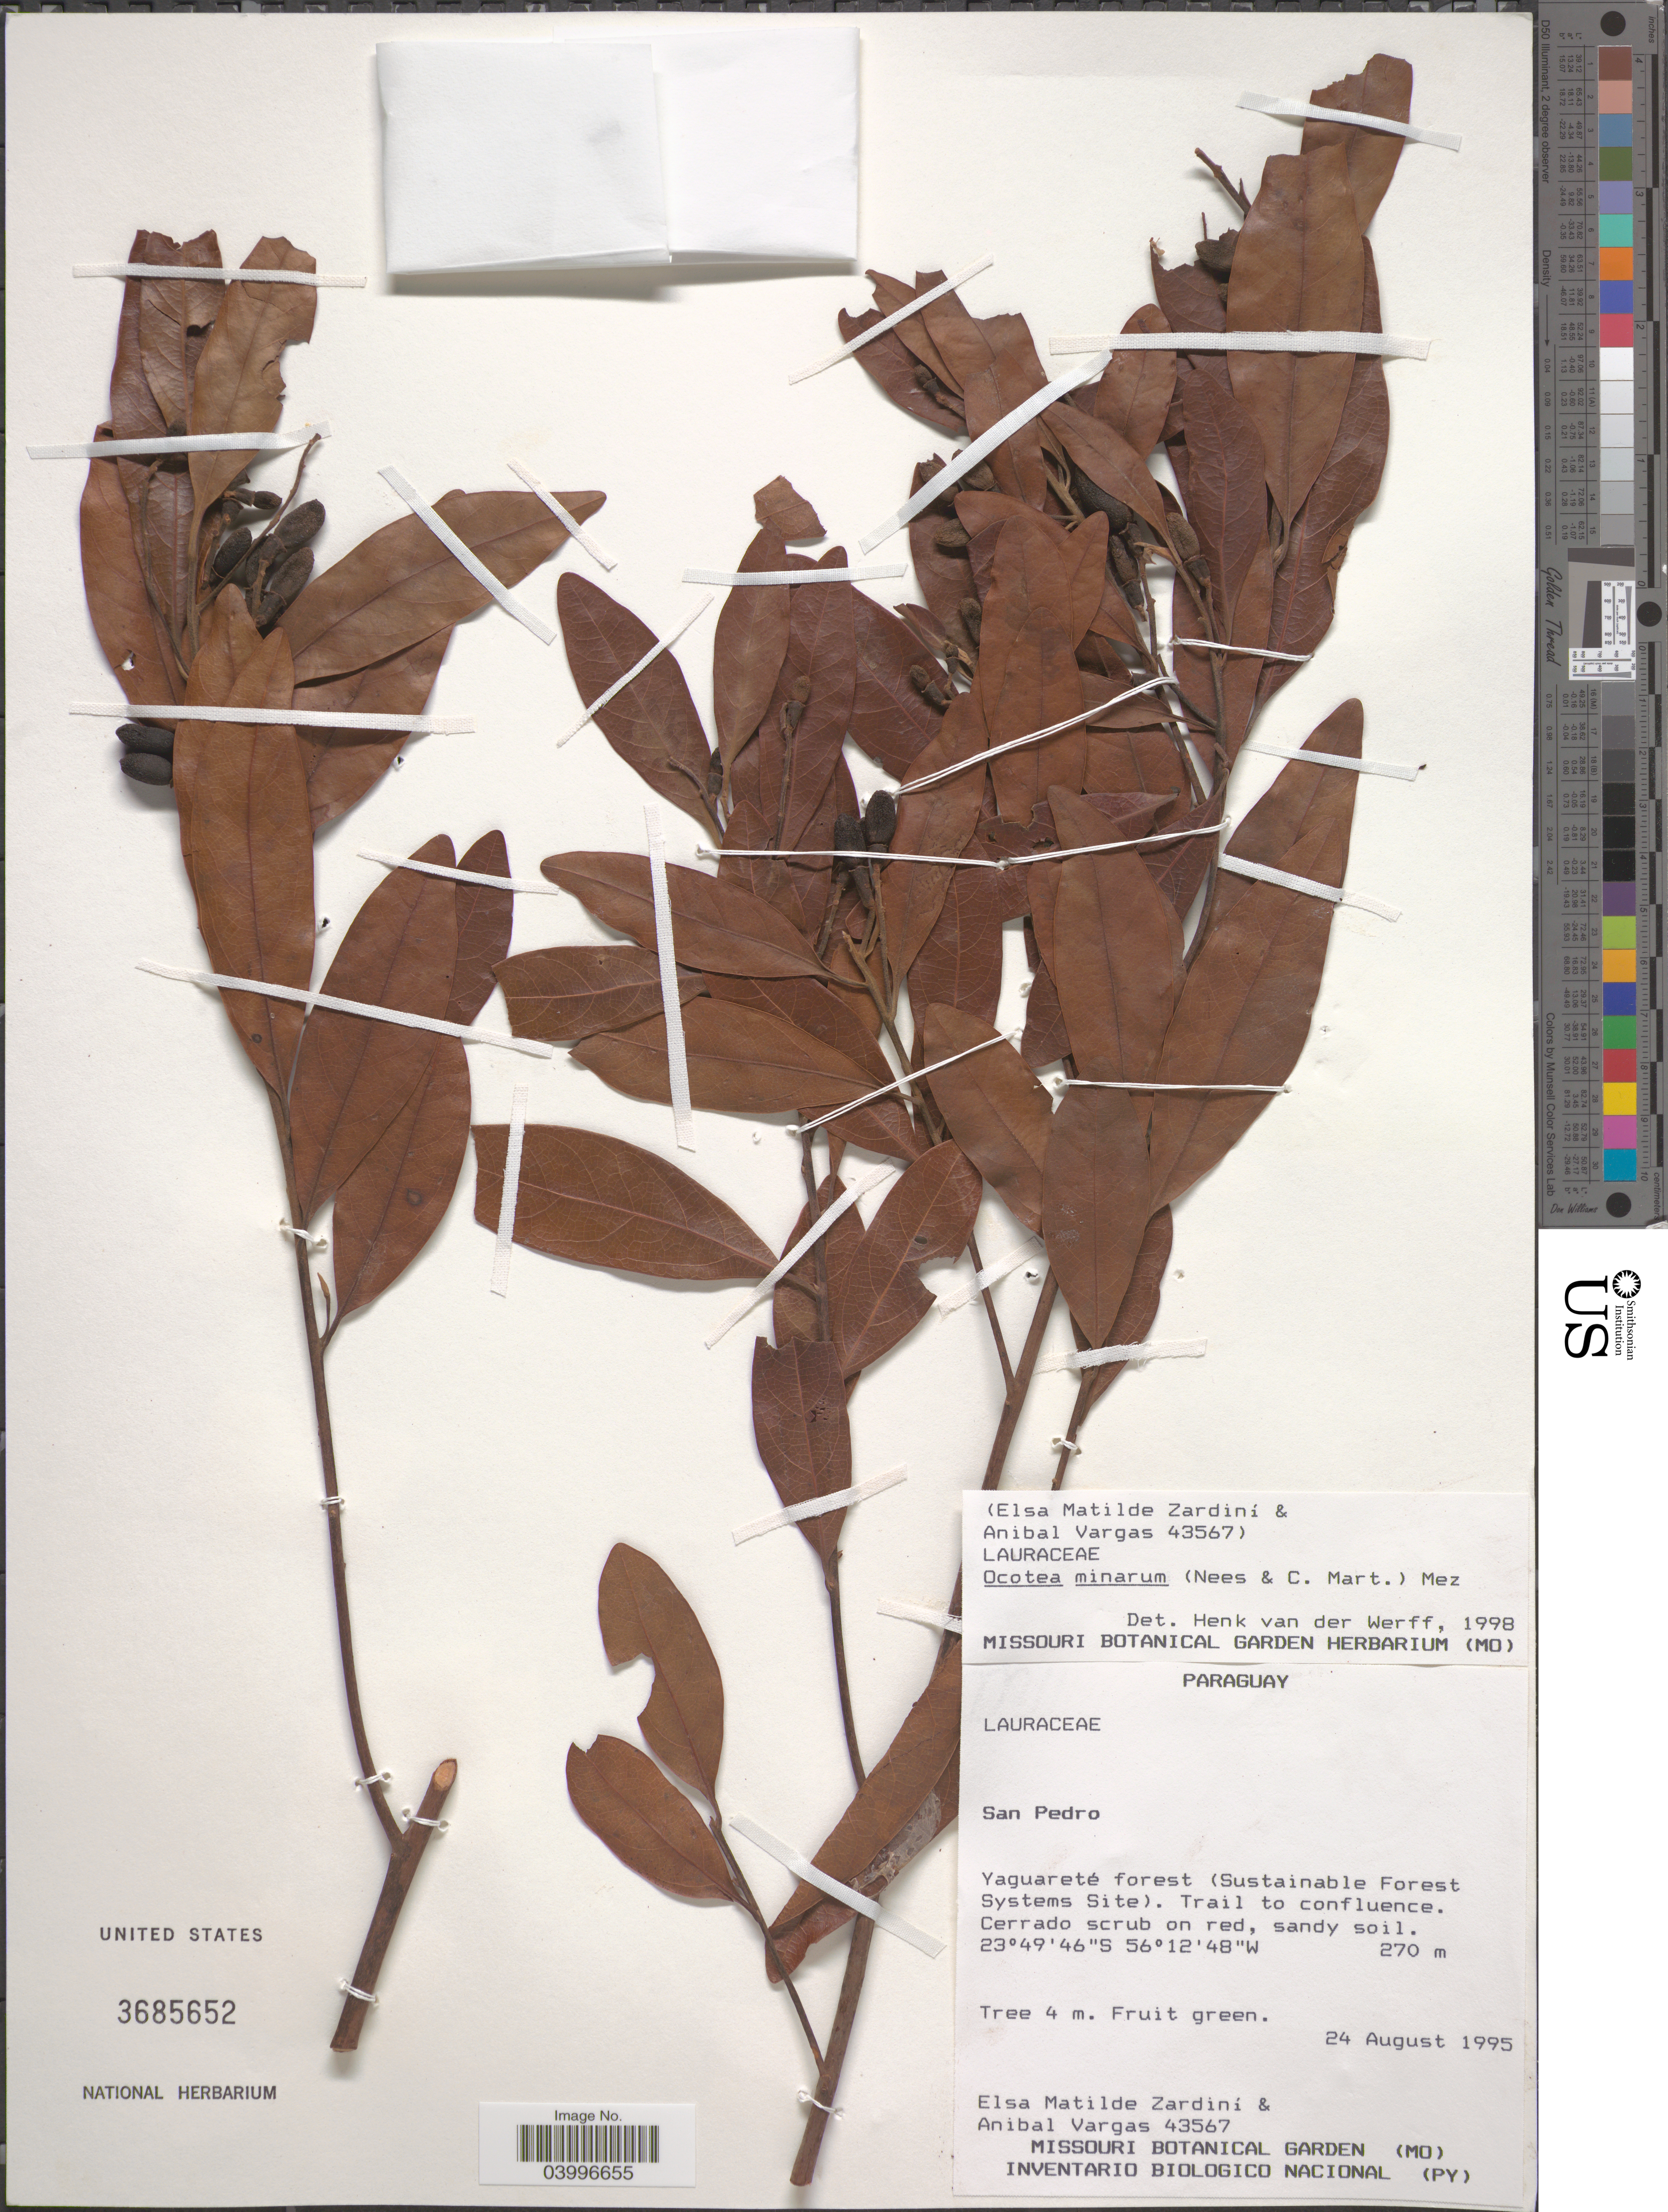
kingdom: Plantae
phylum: Tracheophyta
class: Magnoliopsida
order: Laurales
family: Lauraceae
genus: Ocotea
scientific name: Ocotea minarum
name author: (Nees & Mart.) Mez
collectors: E. M. Zardini & A. Vargas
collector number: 43567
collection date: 1995-08-24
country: Paraguay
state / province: San Pedro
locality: Yaguareté forest (Sustainable Forest Systems Site). Trail to confluence.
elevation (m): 270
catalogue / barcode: US 3685652